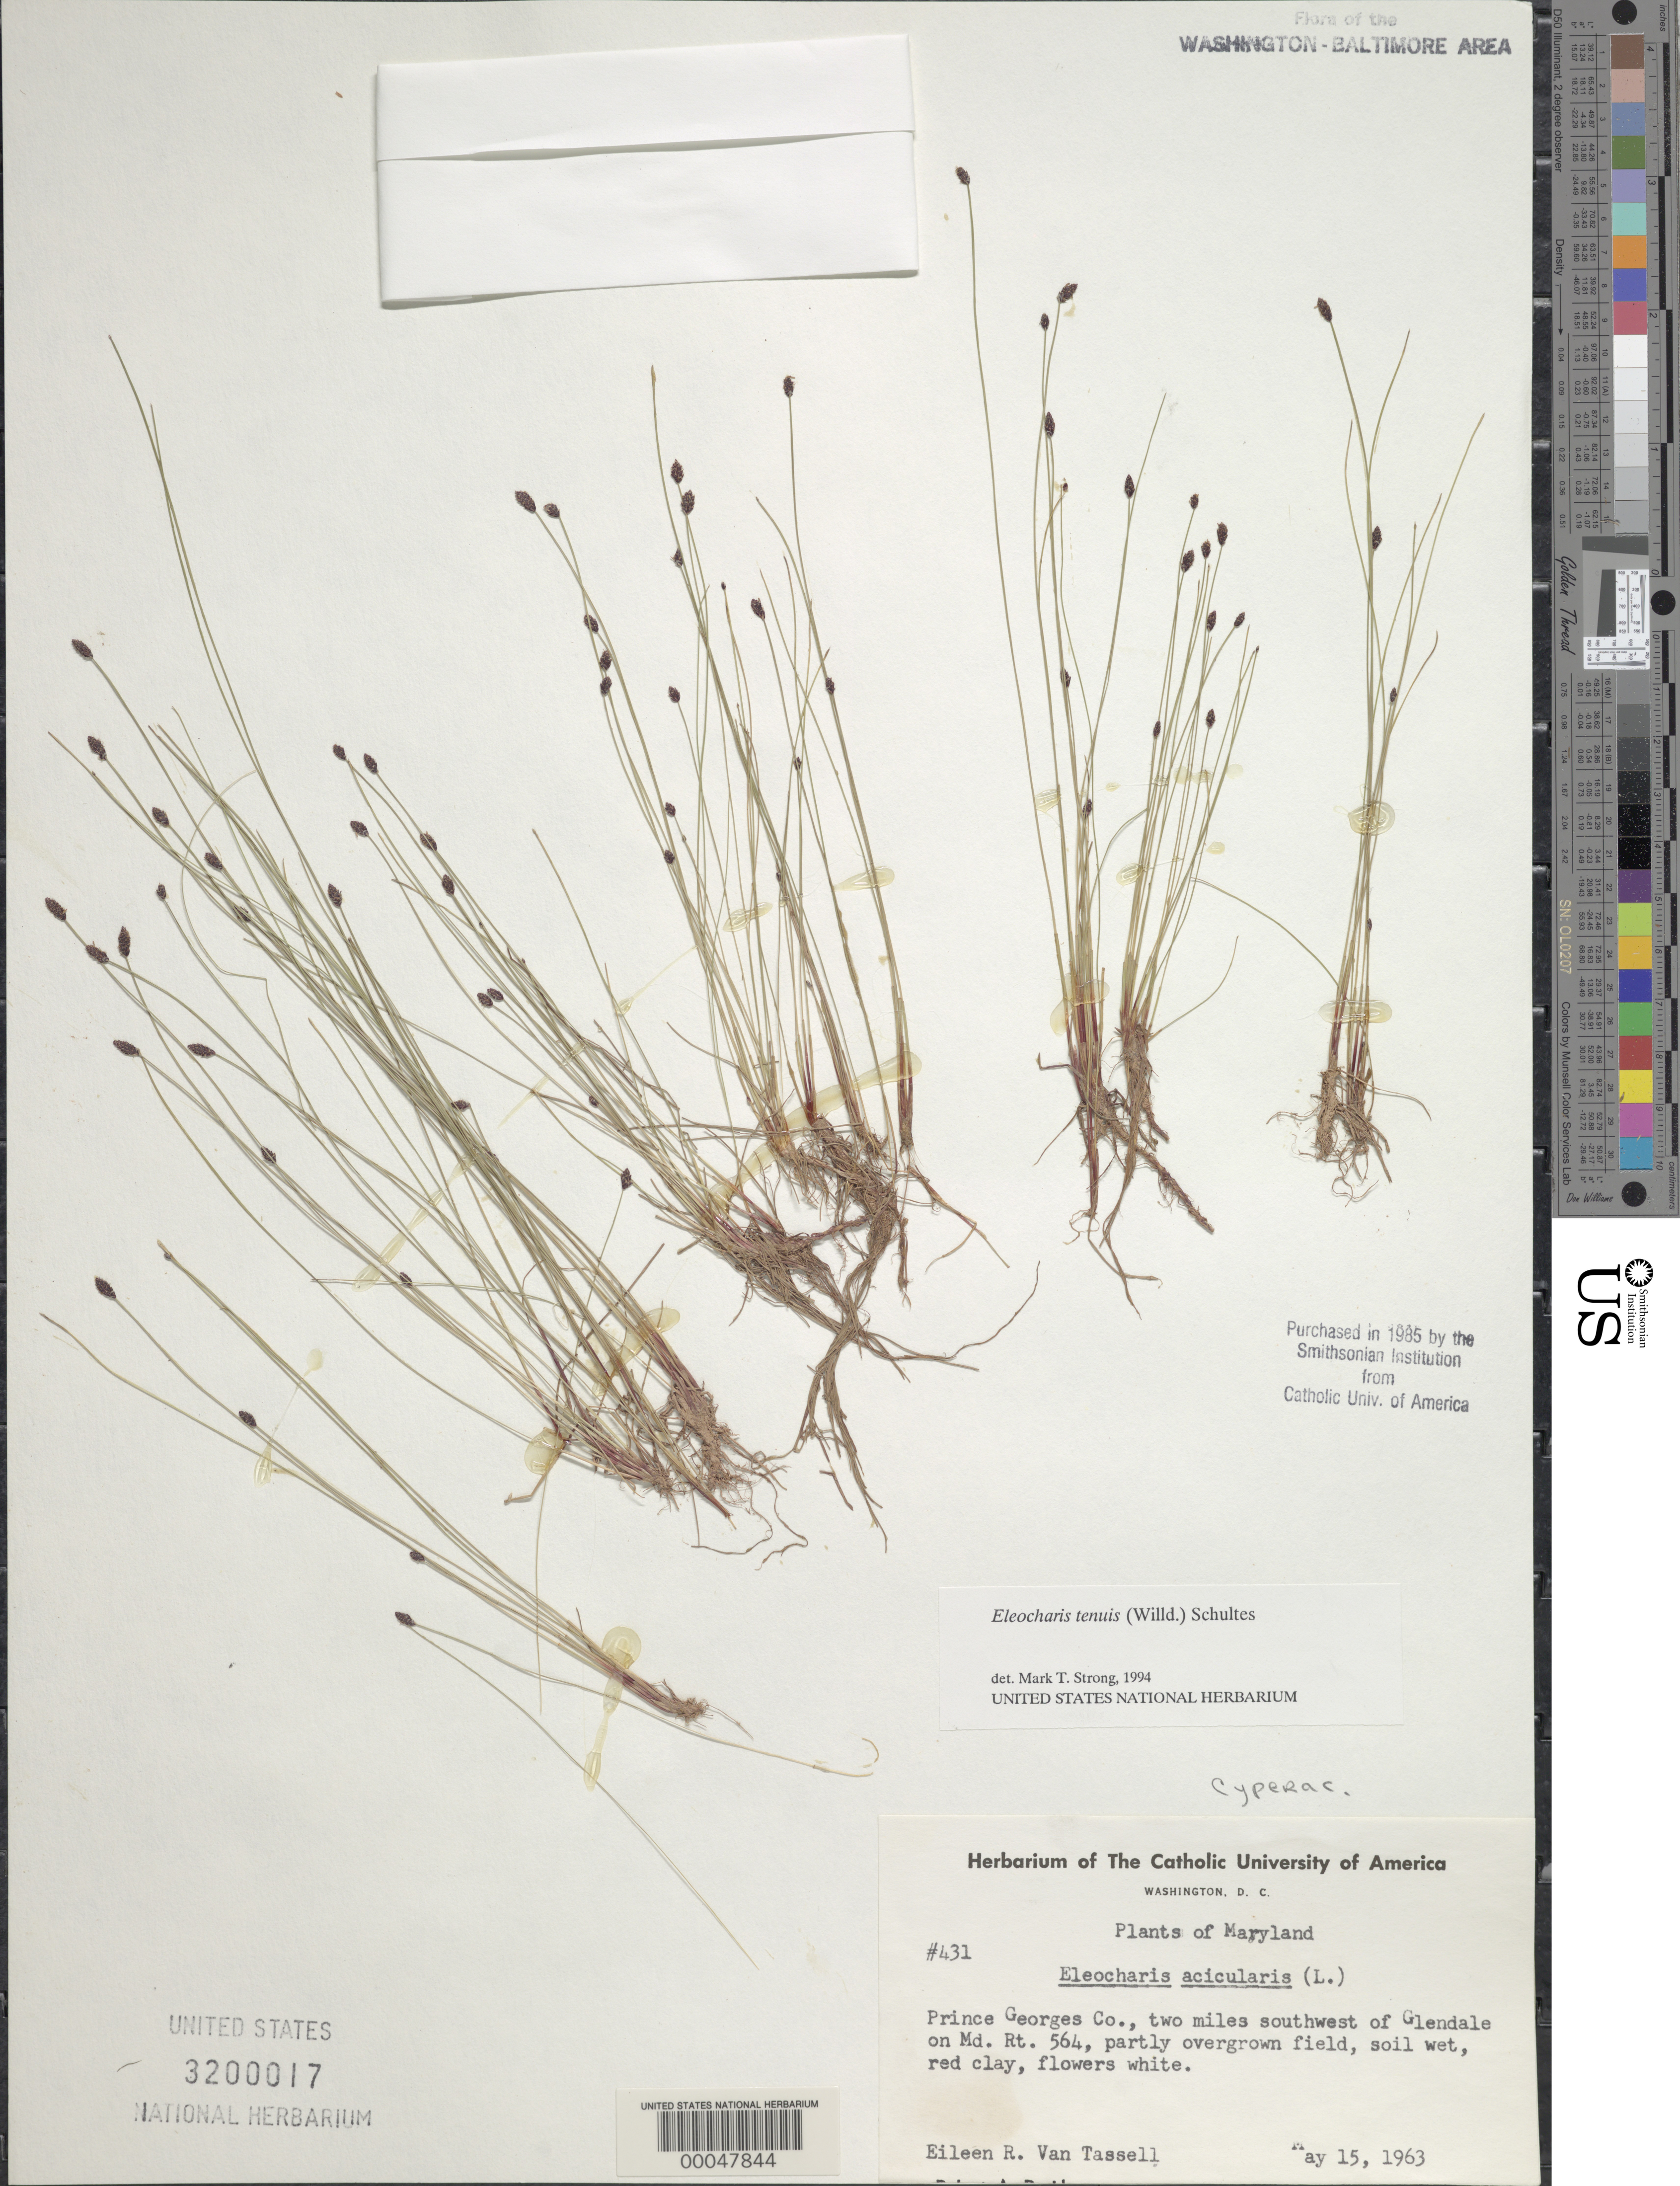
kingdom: Plantae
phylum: Tracheophyta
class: Liliopsida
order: Poales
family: Cyperaceae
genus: Eleocharis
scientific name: Eleocharis tenuis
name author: (Willd.) Schult.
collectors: E. van Tassell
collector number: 431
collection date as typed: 15 May 1963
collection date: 1963-05-15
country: United States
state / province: Maryland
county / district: Prince George's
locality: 2 mi. SW of Glendale on MD Rt. 564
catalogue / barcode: US 3200017